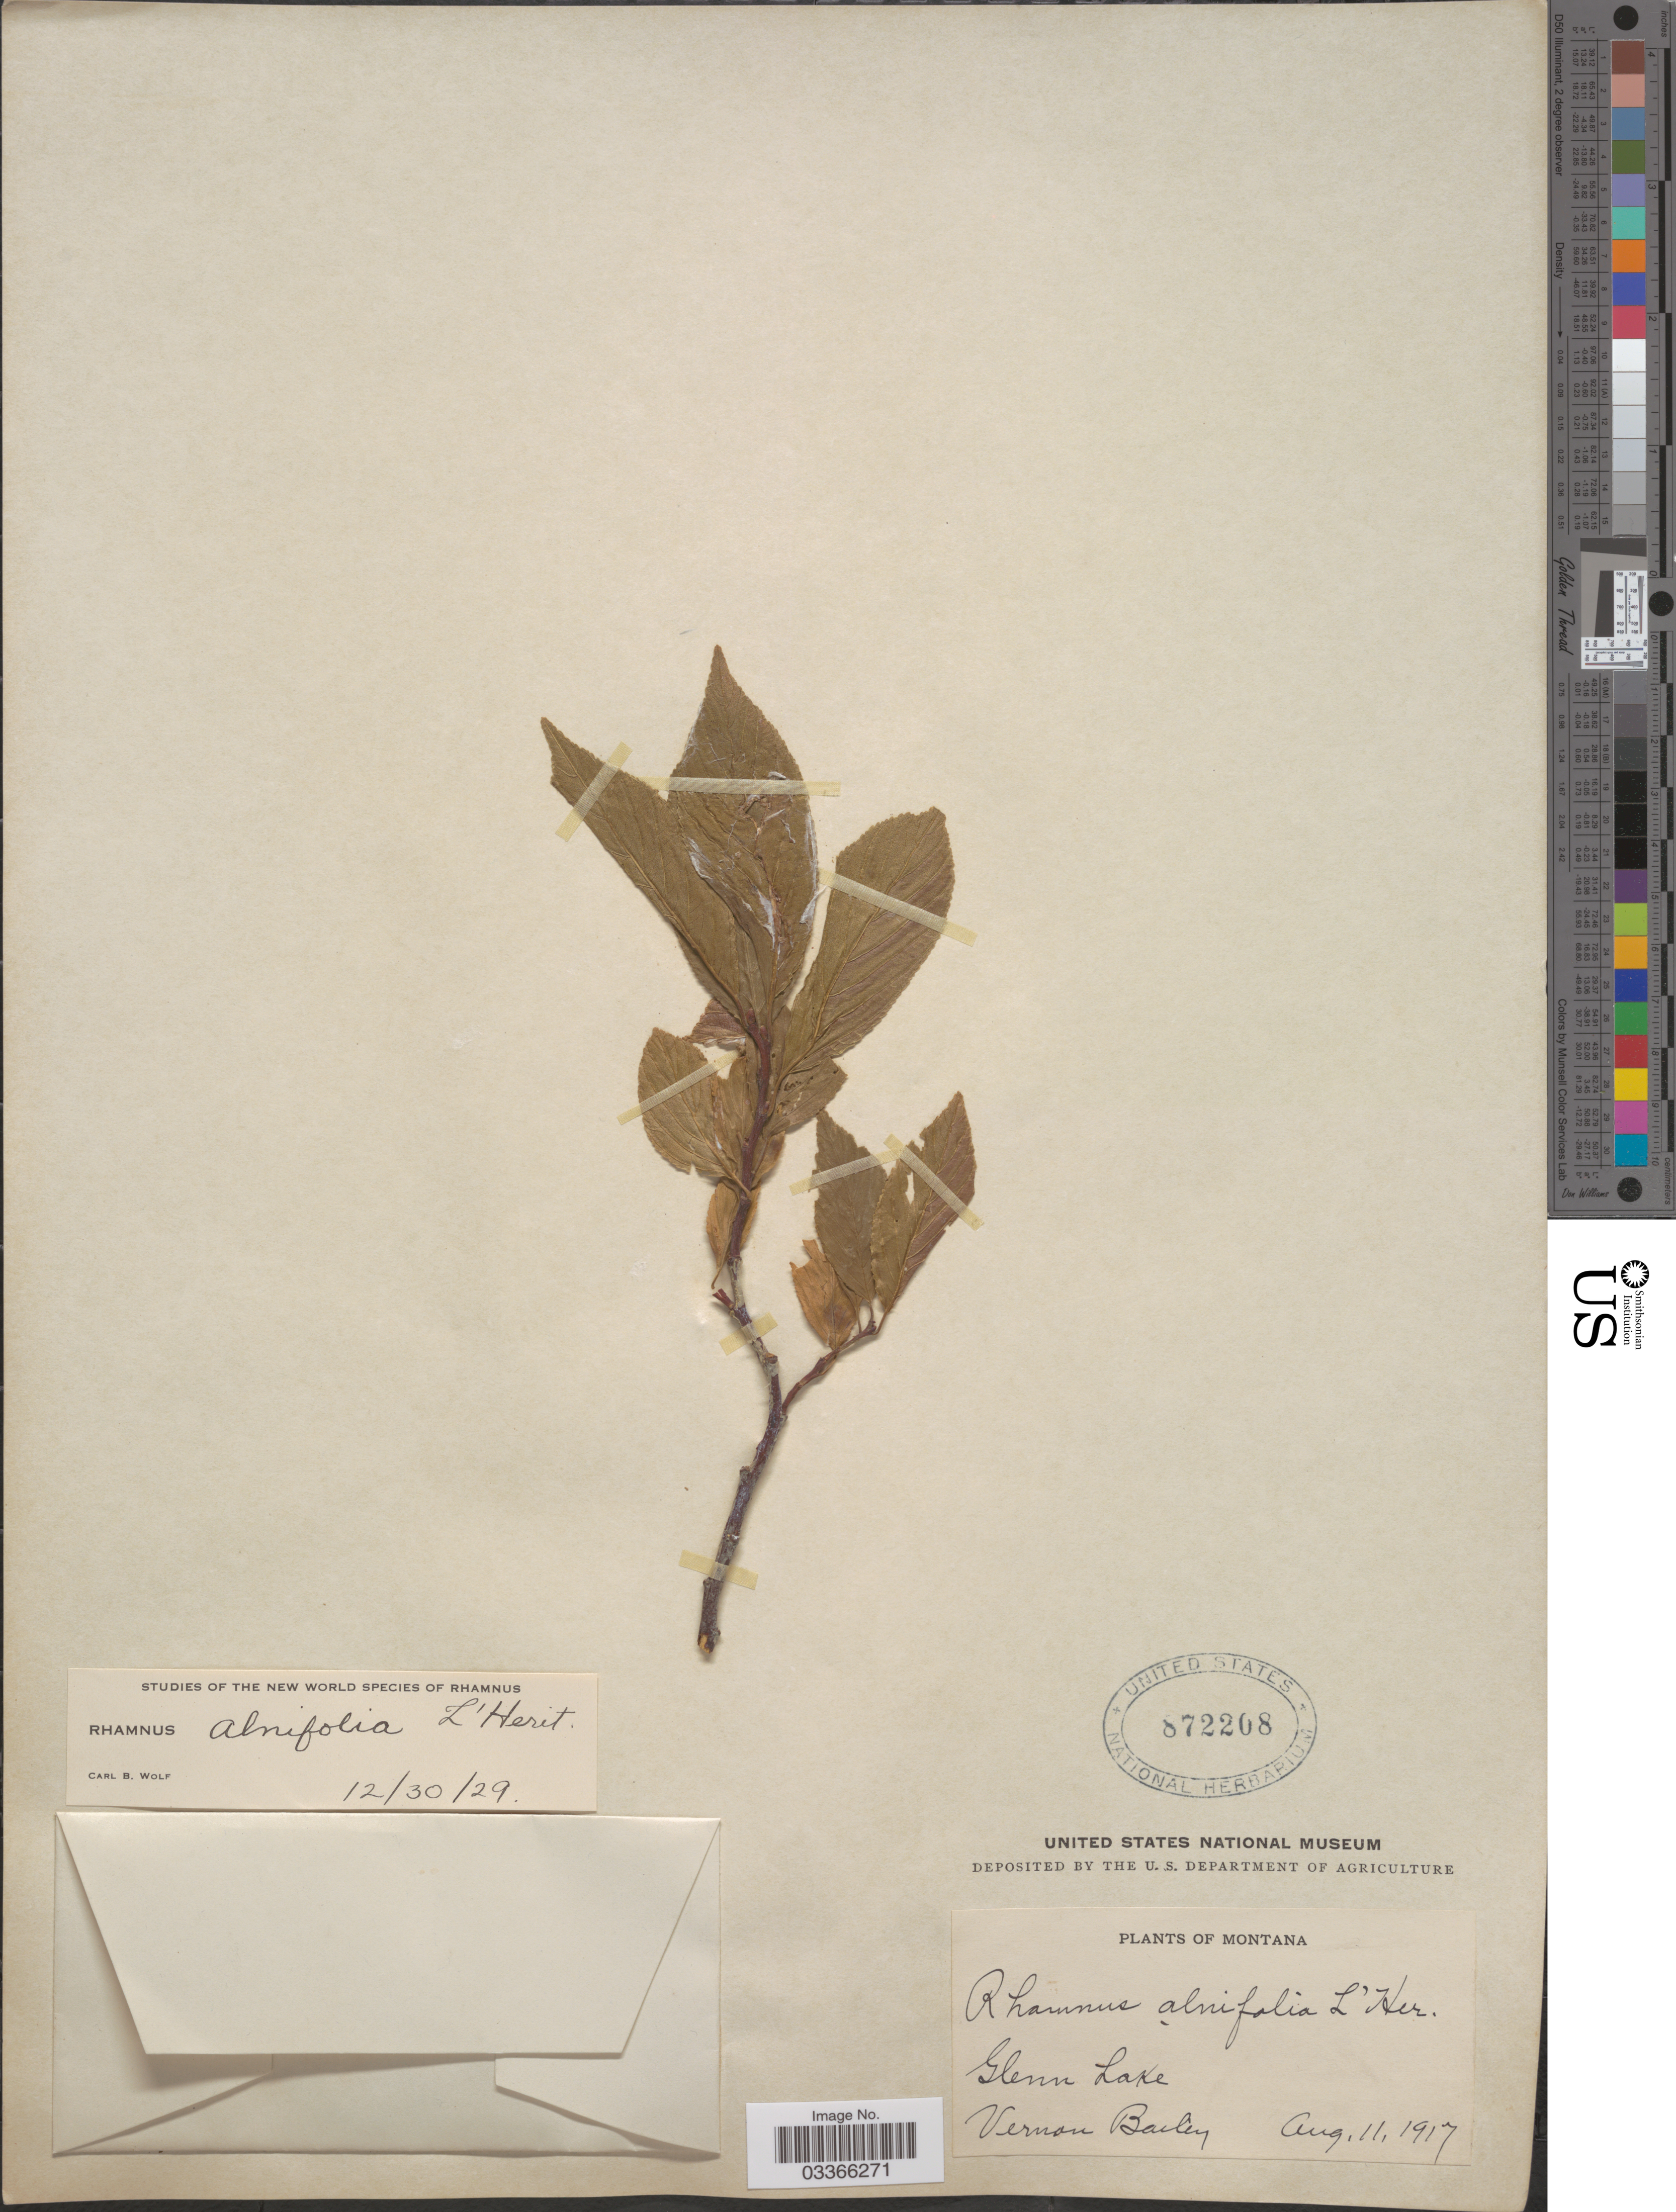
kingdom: Plantae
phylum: Tracheophyta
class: Magnoliopsida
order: Rosales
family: Rhamnaceae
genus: Rhamnus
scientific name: Rhamnus alnifolia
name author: L'Hér.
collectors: V. O. Bailey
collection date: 1917-08-11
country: United States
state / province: Montana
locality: Glenn Lake.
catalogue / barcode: US 872208